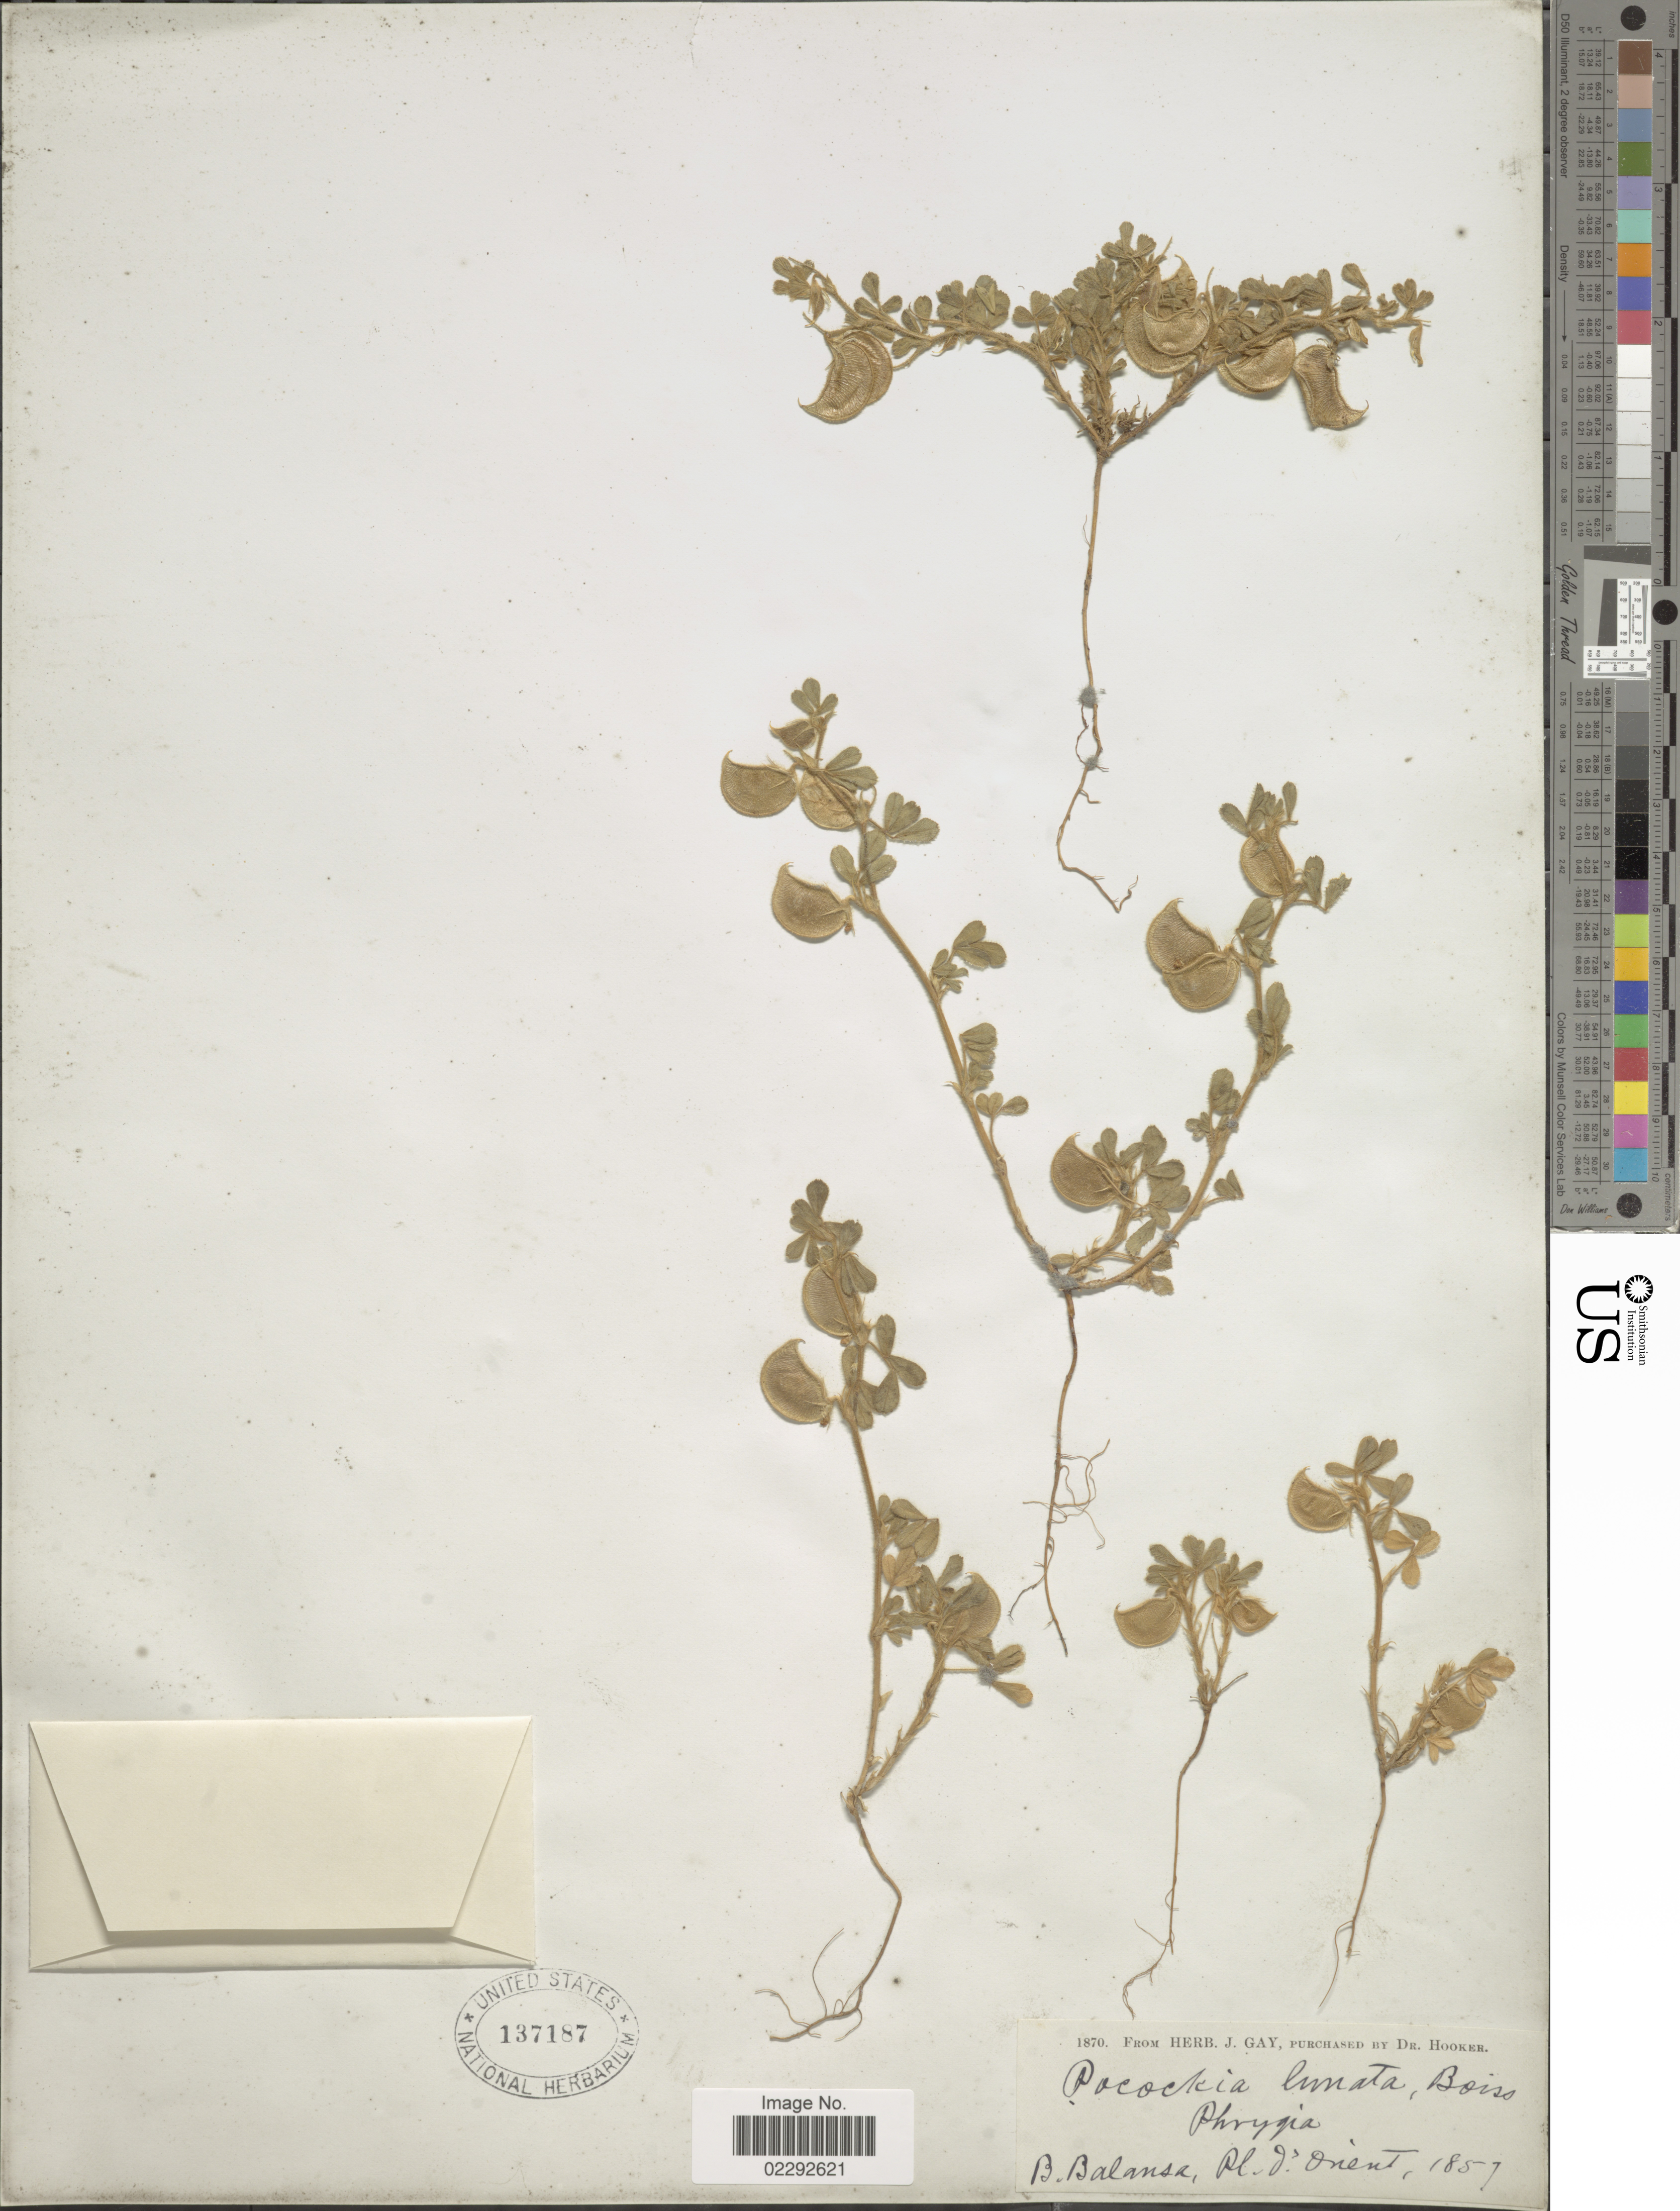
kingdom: Plantae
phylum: Tracheophyta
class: Magnoliopsida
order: Fabales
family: Fabaceae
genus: Medicago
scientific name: Medicago biflora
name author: (Griseb.) Small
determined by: Strong, Mark T., (BOT), Smithsonian Institution - National Museum of Natural History (UNITED STATES)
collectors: B. Balansa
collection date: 1857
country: Turkey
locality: Phrygia. Orient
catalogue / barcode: US 137187